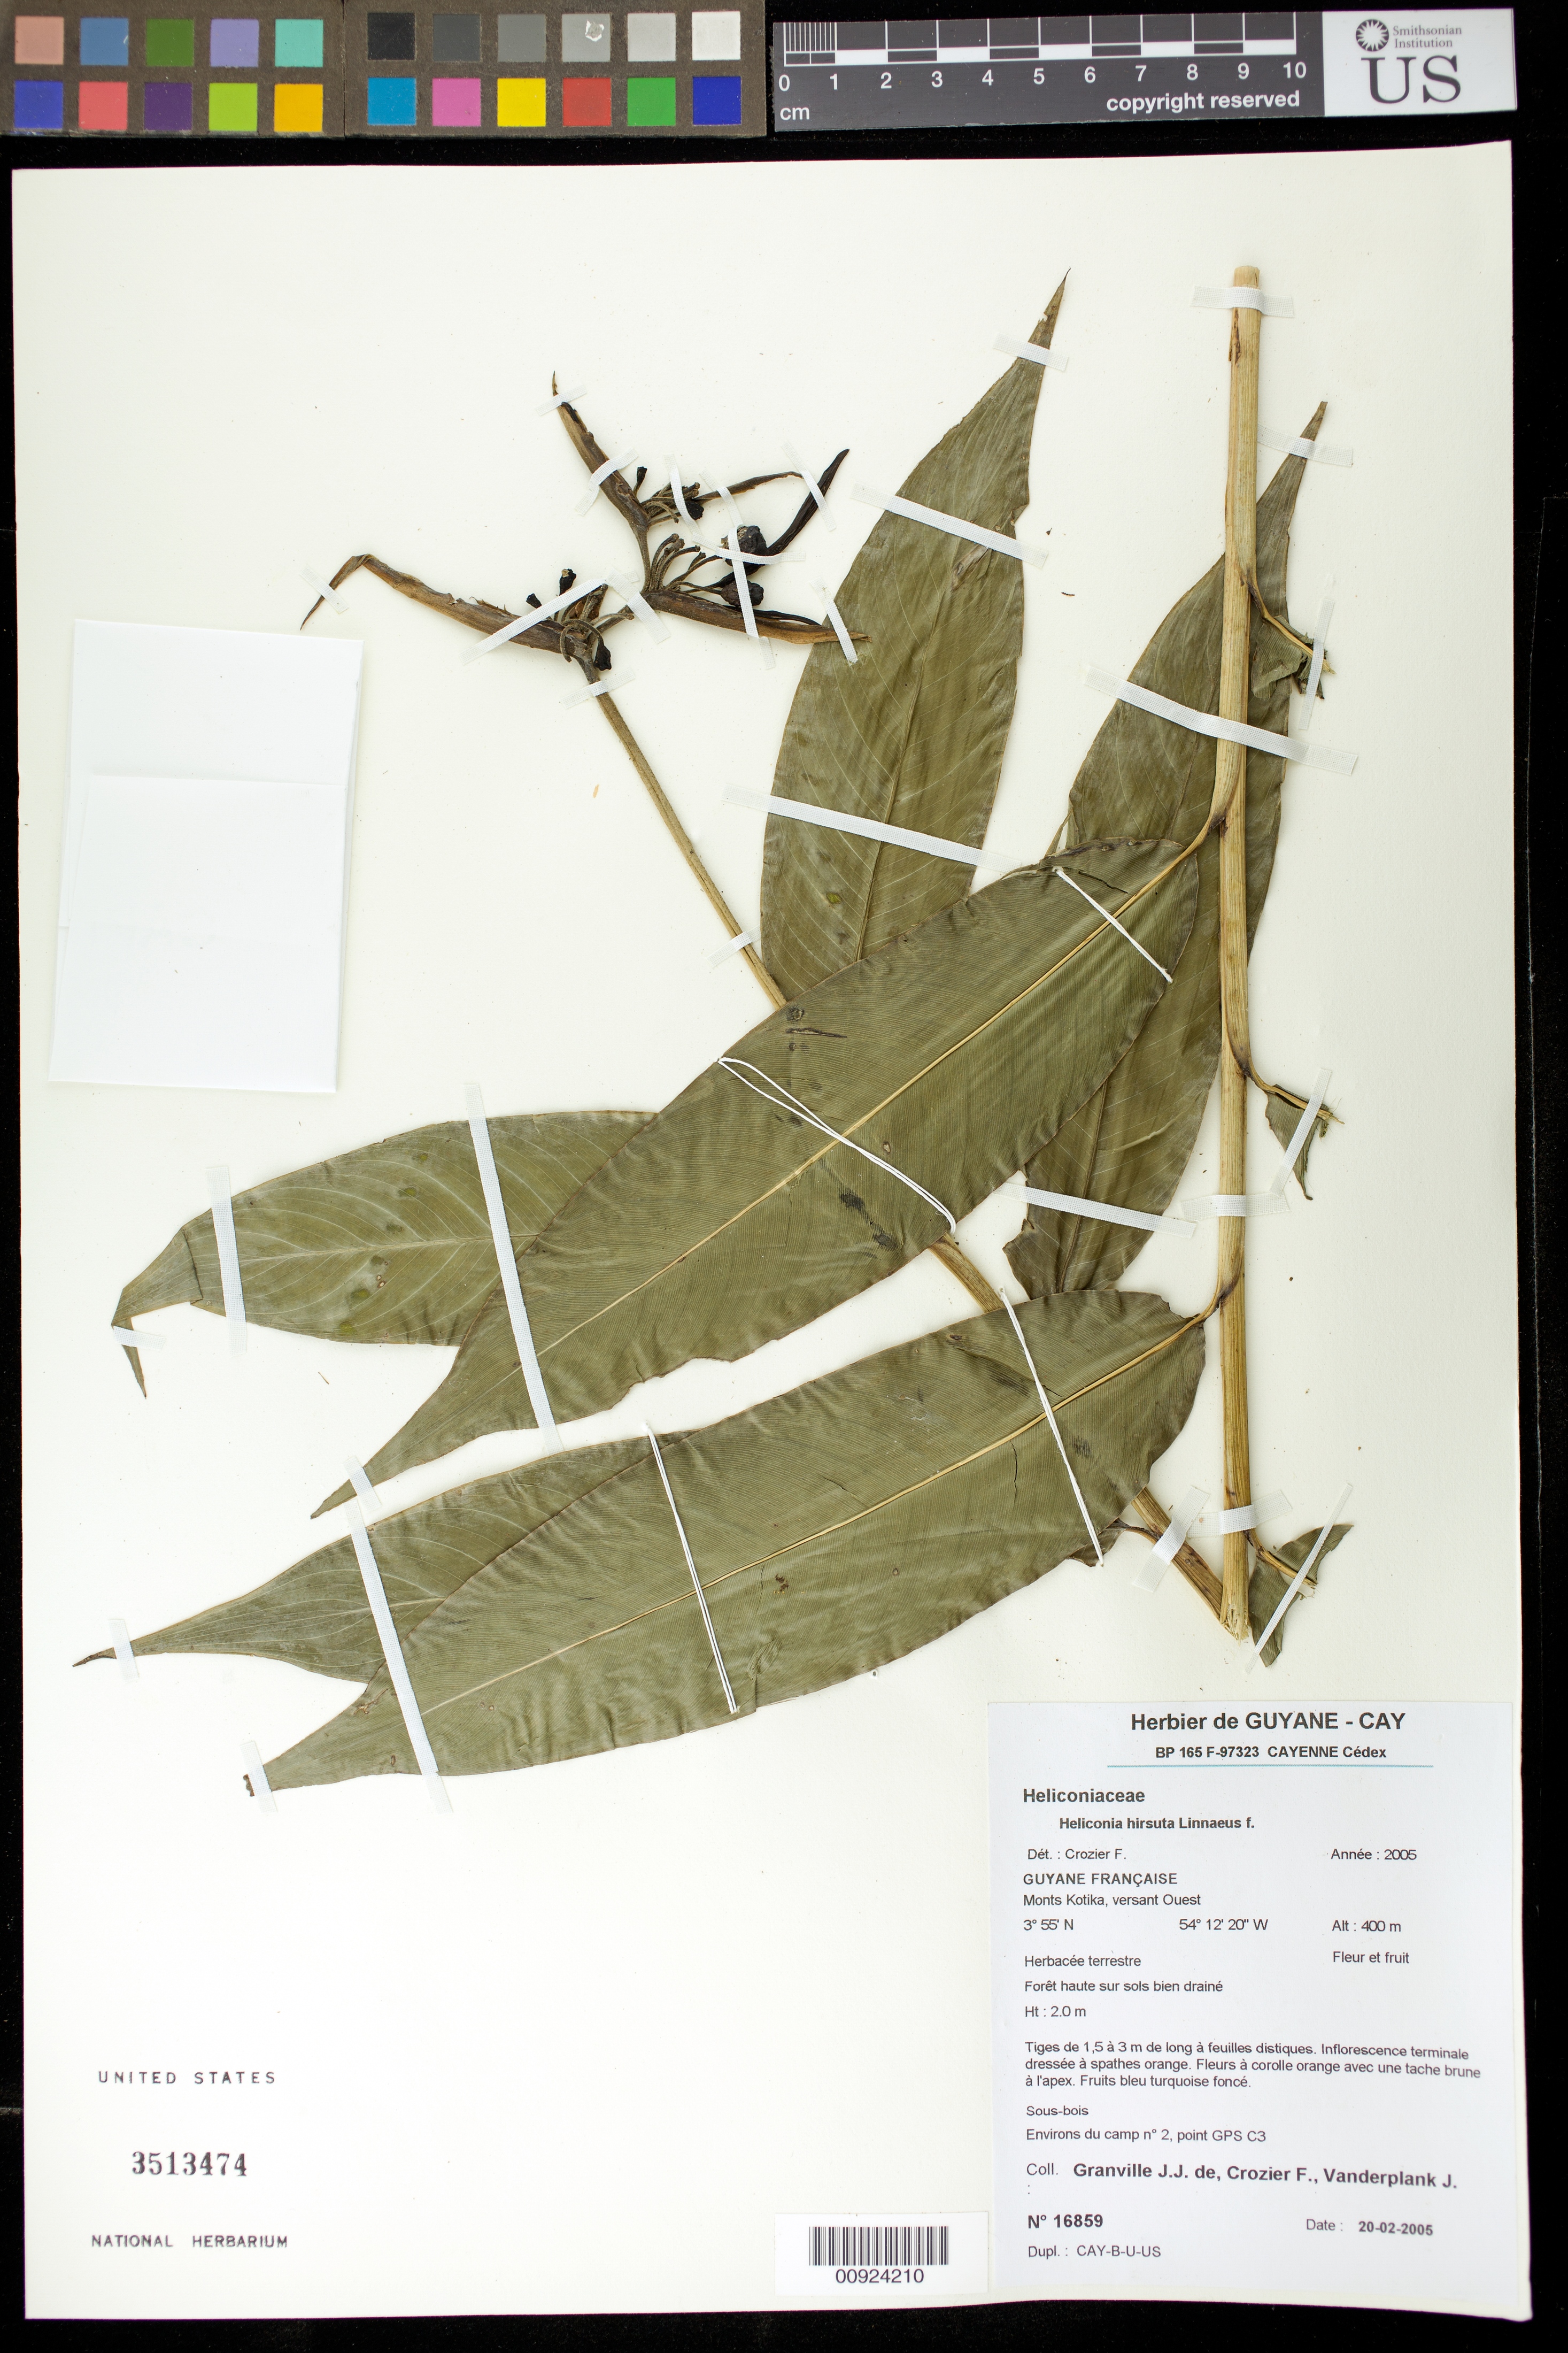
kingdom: Plantae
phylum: Tracheophyta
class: Liliopsida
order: Zingiberales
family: Heliconiaceae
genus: Heliconia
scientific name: Heliconia hirsuta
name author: L. f.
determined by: Crozier, F.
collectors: J.-J. de Granville, F. Crozier & J. Vanderplank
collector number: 16859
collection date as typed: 20-Feb-05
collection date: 2005-02-20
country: French Guiana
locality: Monts Kotika, versant Ouest, environ du camp nº2, point GPS C3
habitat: Foret haut sur sols bien draine; sous-bois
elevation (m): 400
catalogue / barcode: US 3513474